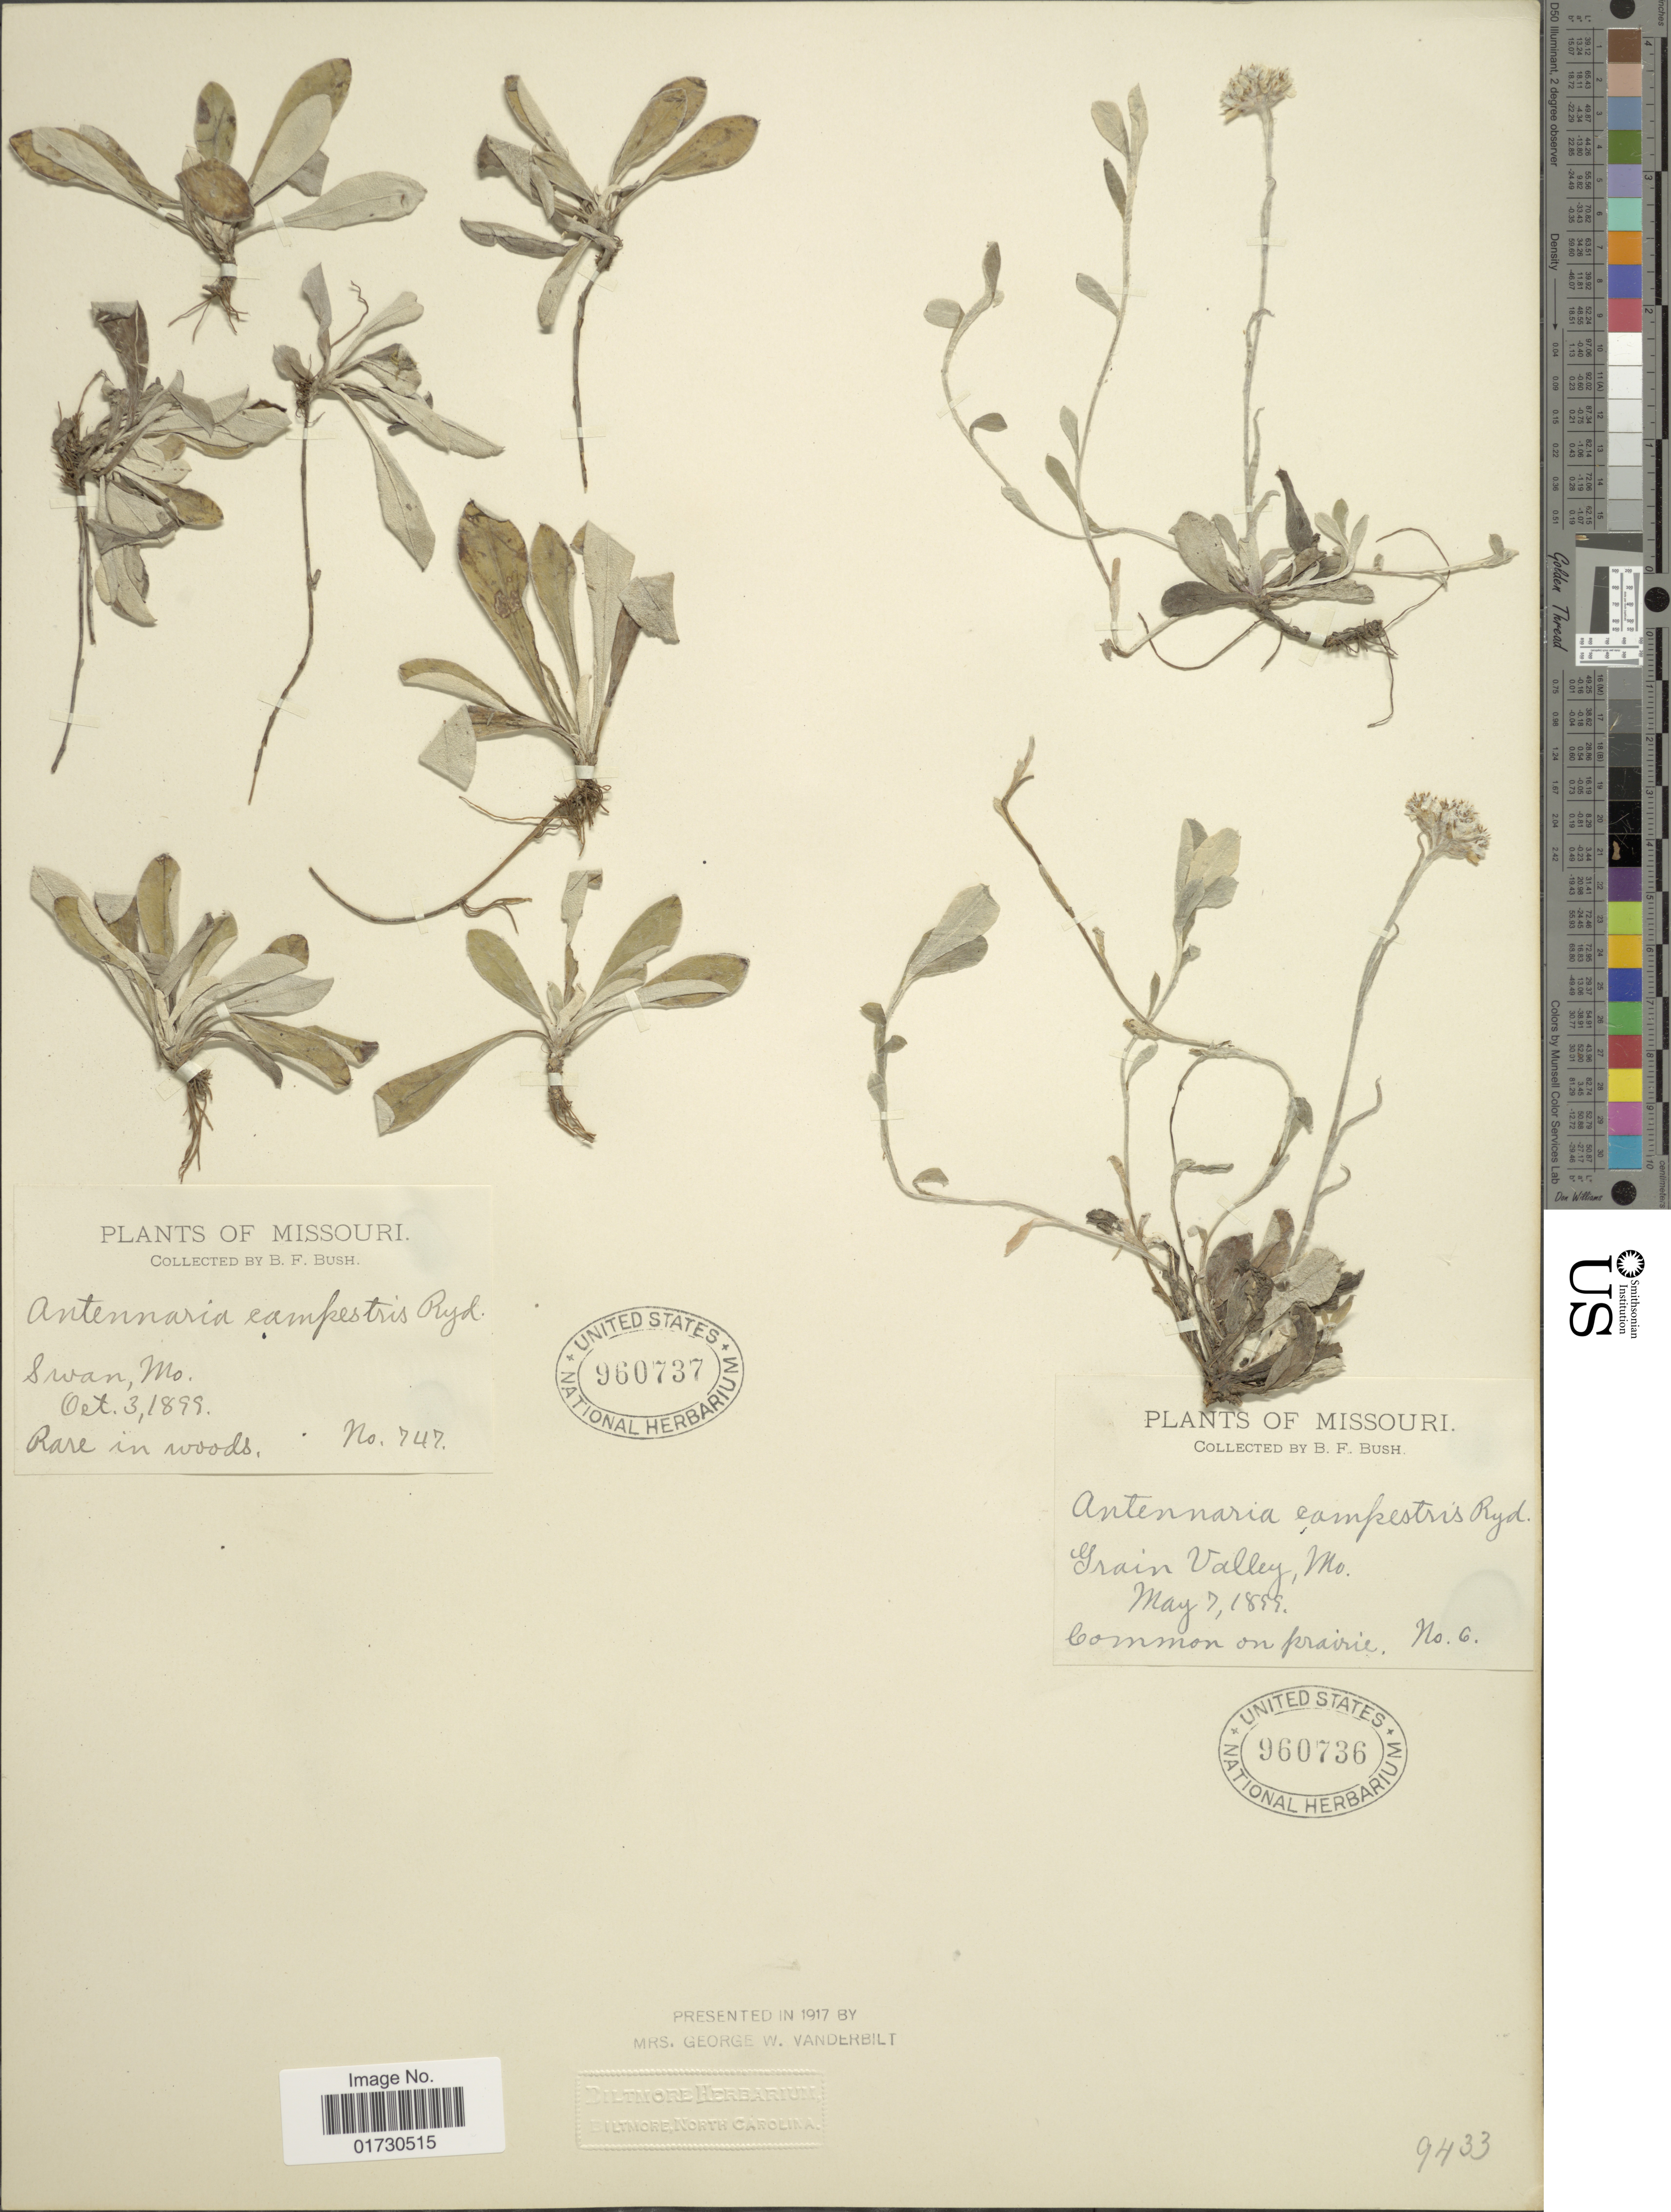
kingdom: Plantae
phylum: Tracheophyta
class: Magnoliopsida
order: Asterales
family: Asteraceae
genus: Antennaria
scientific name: Antennaria campestris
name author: Rydb.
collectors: B. F. Bush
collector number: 747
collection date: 1899-10-03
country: United States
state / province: Missouri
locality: Swan, Co.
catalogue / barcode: US 960737